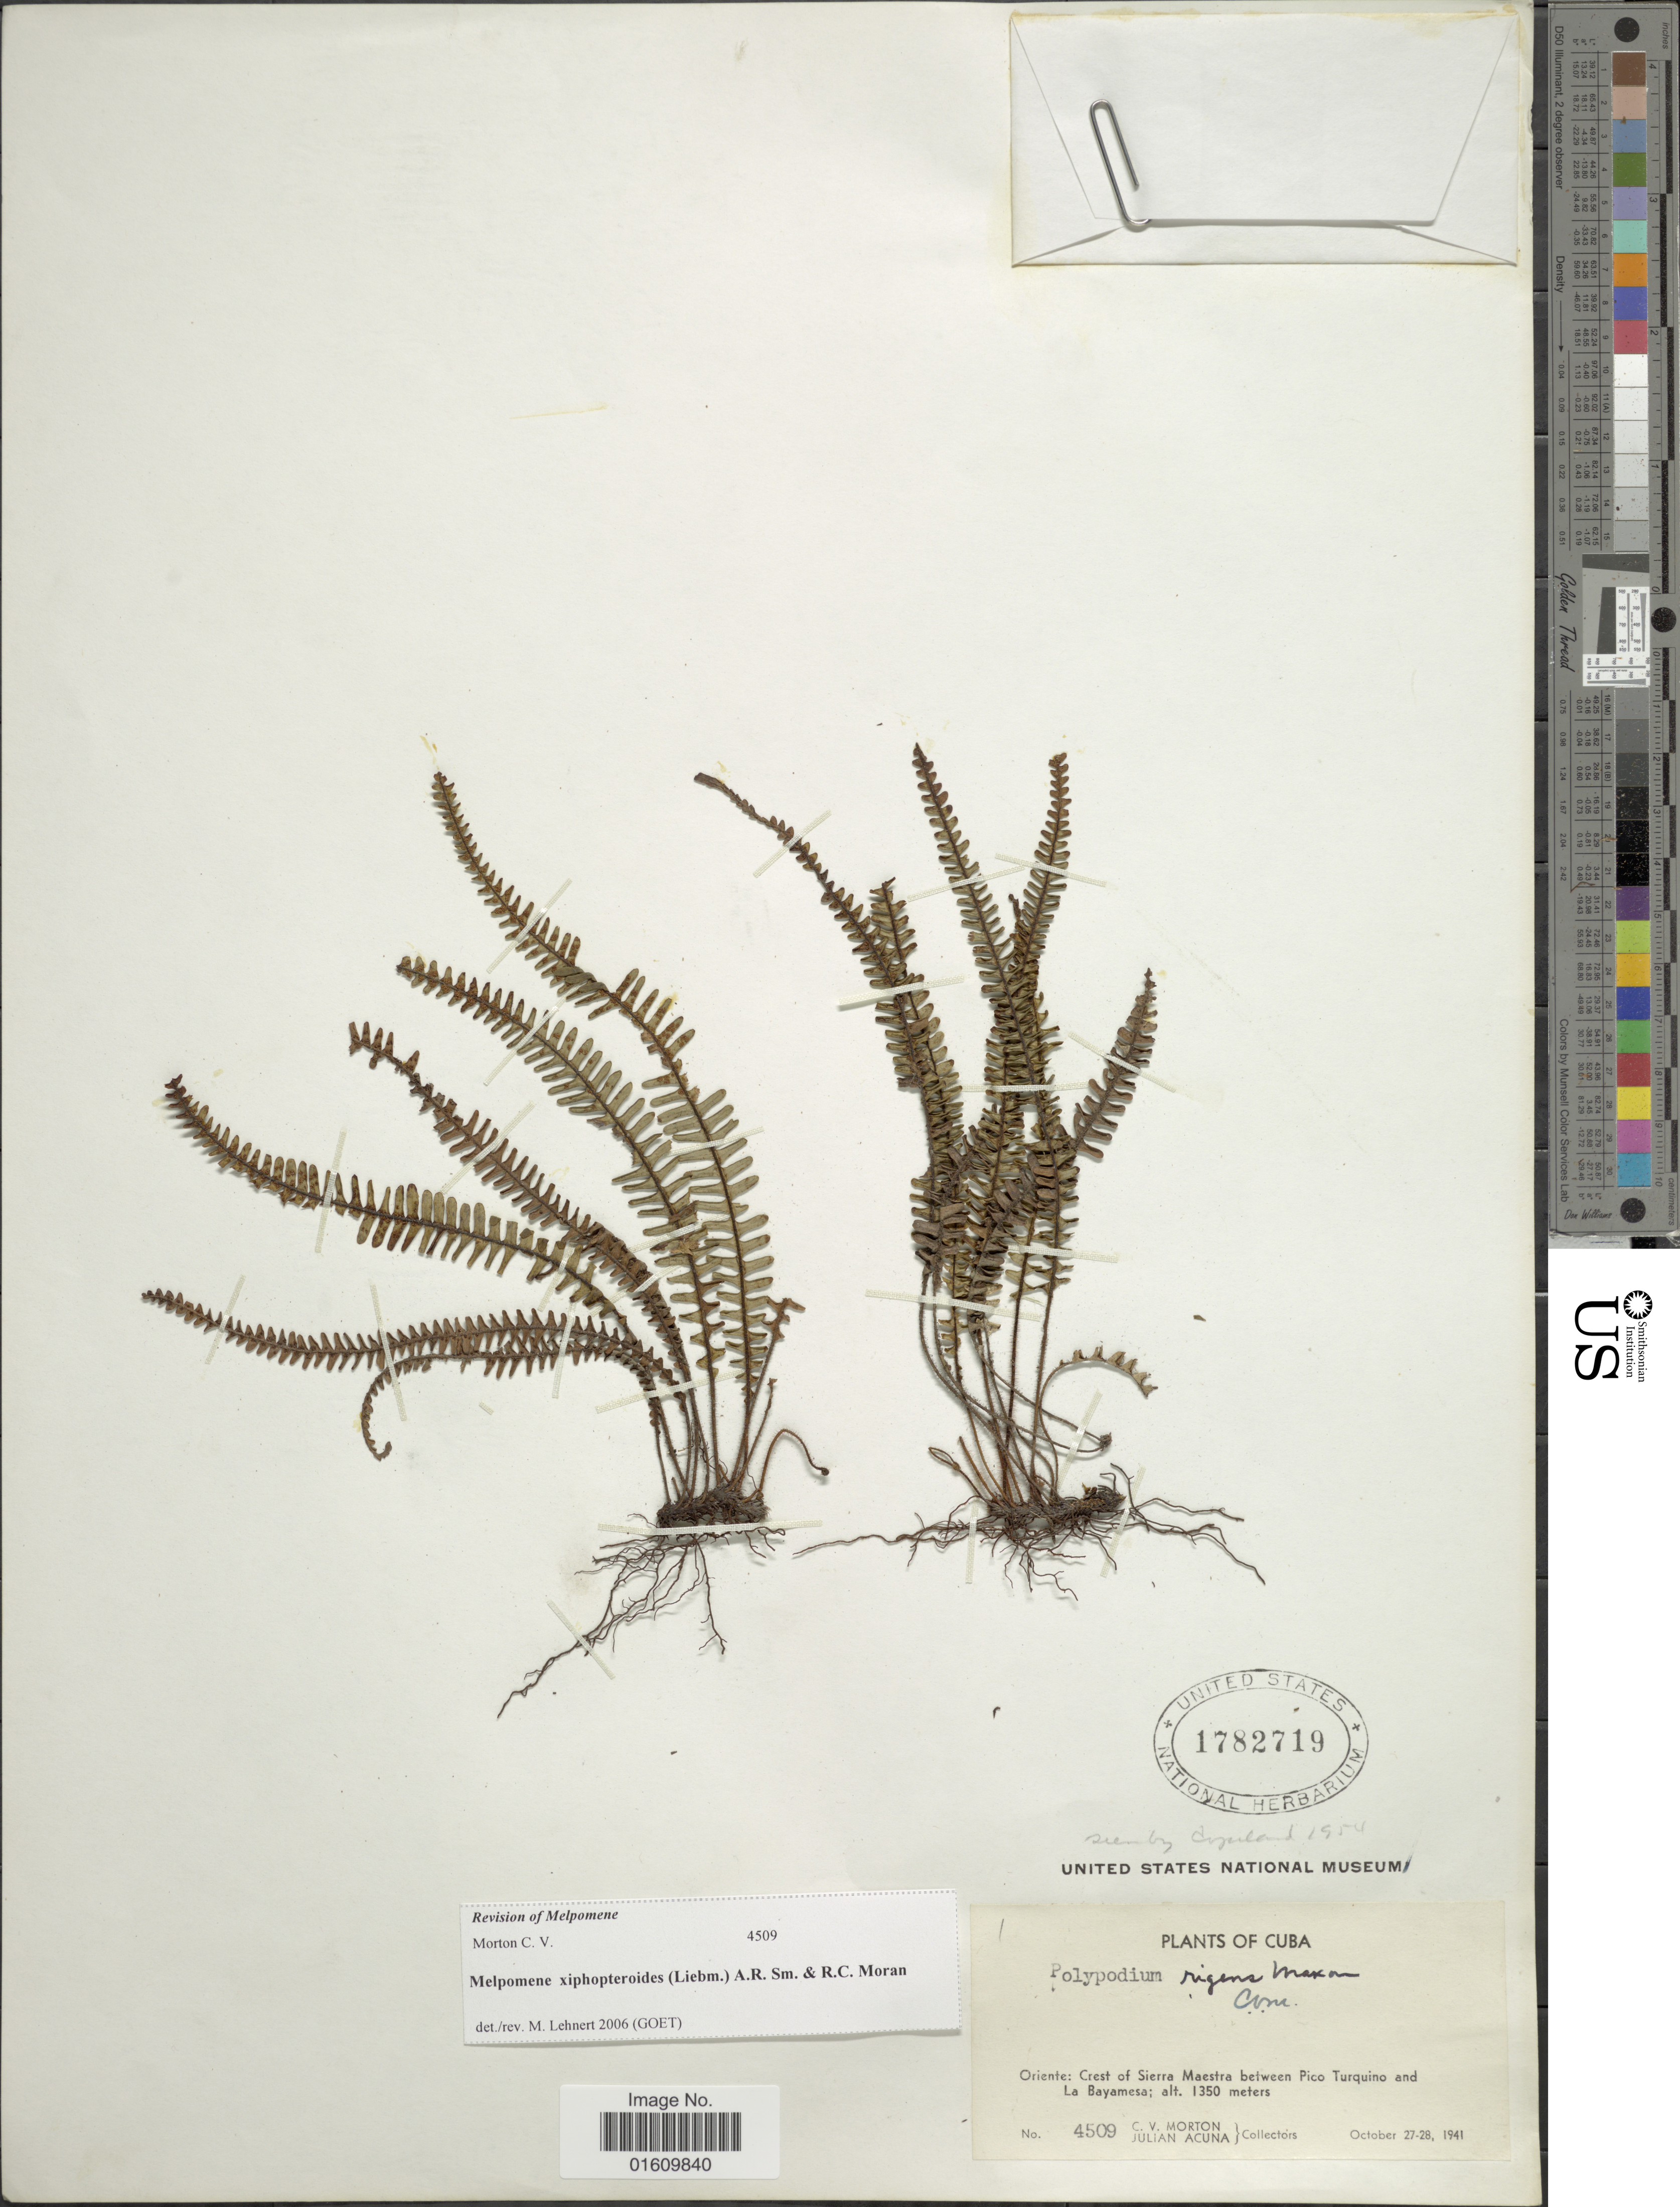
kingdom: Plantae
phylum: Tracheophyta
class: Polypodiopsida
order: Polypodiales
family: Polypodiaceae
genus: Melpomene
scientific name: Melpomene xiphopteroides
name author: (Liebm.) A.R. Sm. & R.C. Moran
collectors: C. V. Morton & J. B. Acuña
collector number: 4509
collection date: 1941-10-27/1941-10-28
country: Cuba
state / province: Oriente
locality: Crest of Sierra Maestra between Pico Turquino and La Bayamesa.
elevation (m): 1350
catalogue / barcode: US 1782719